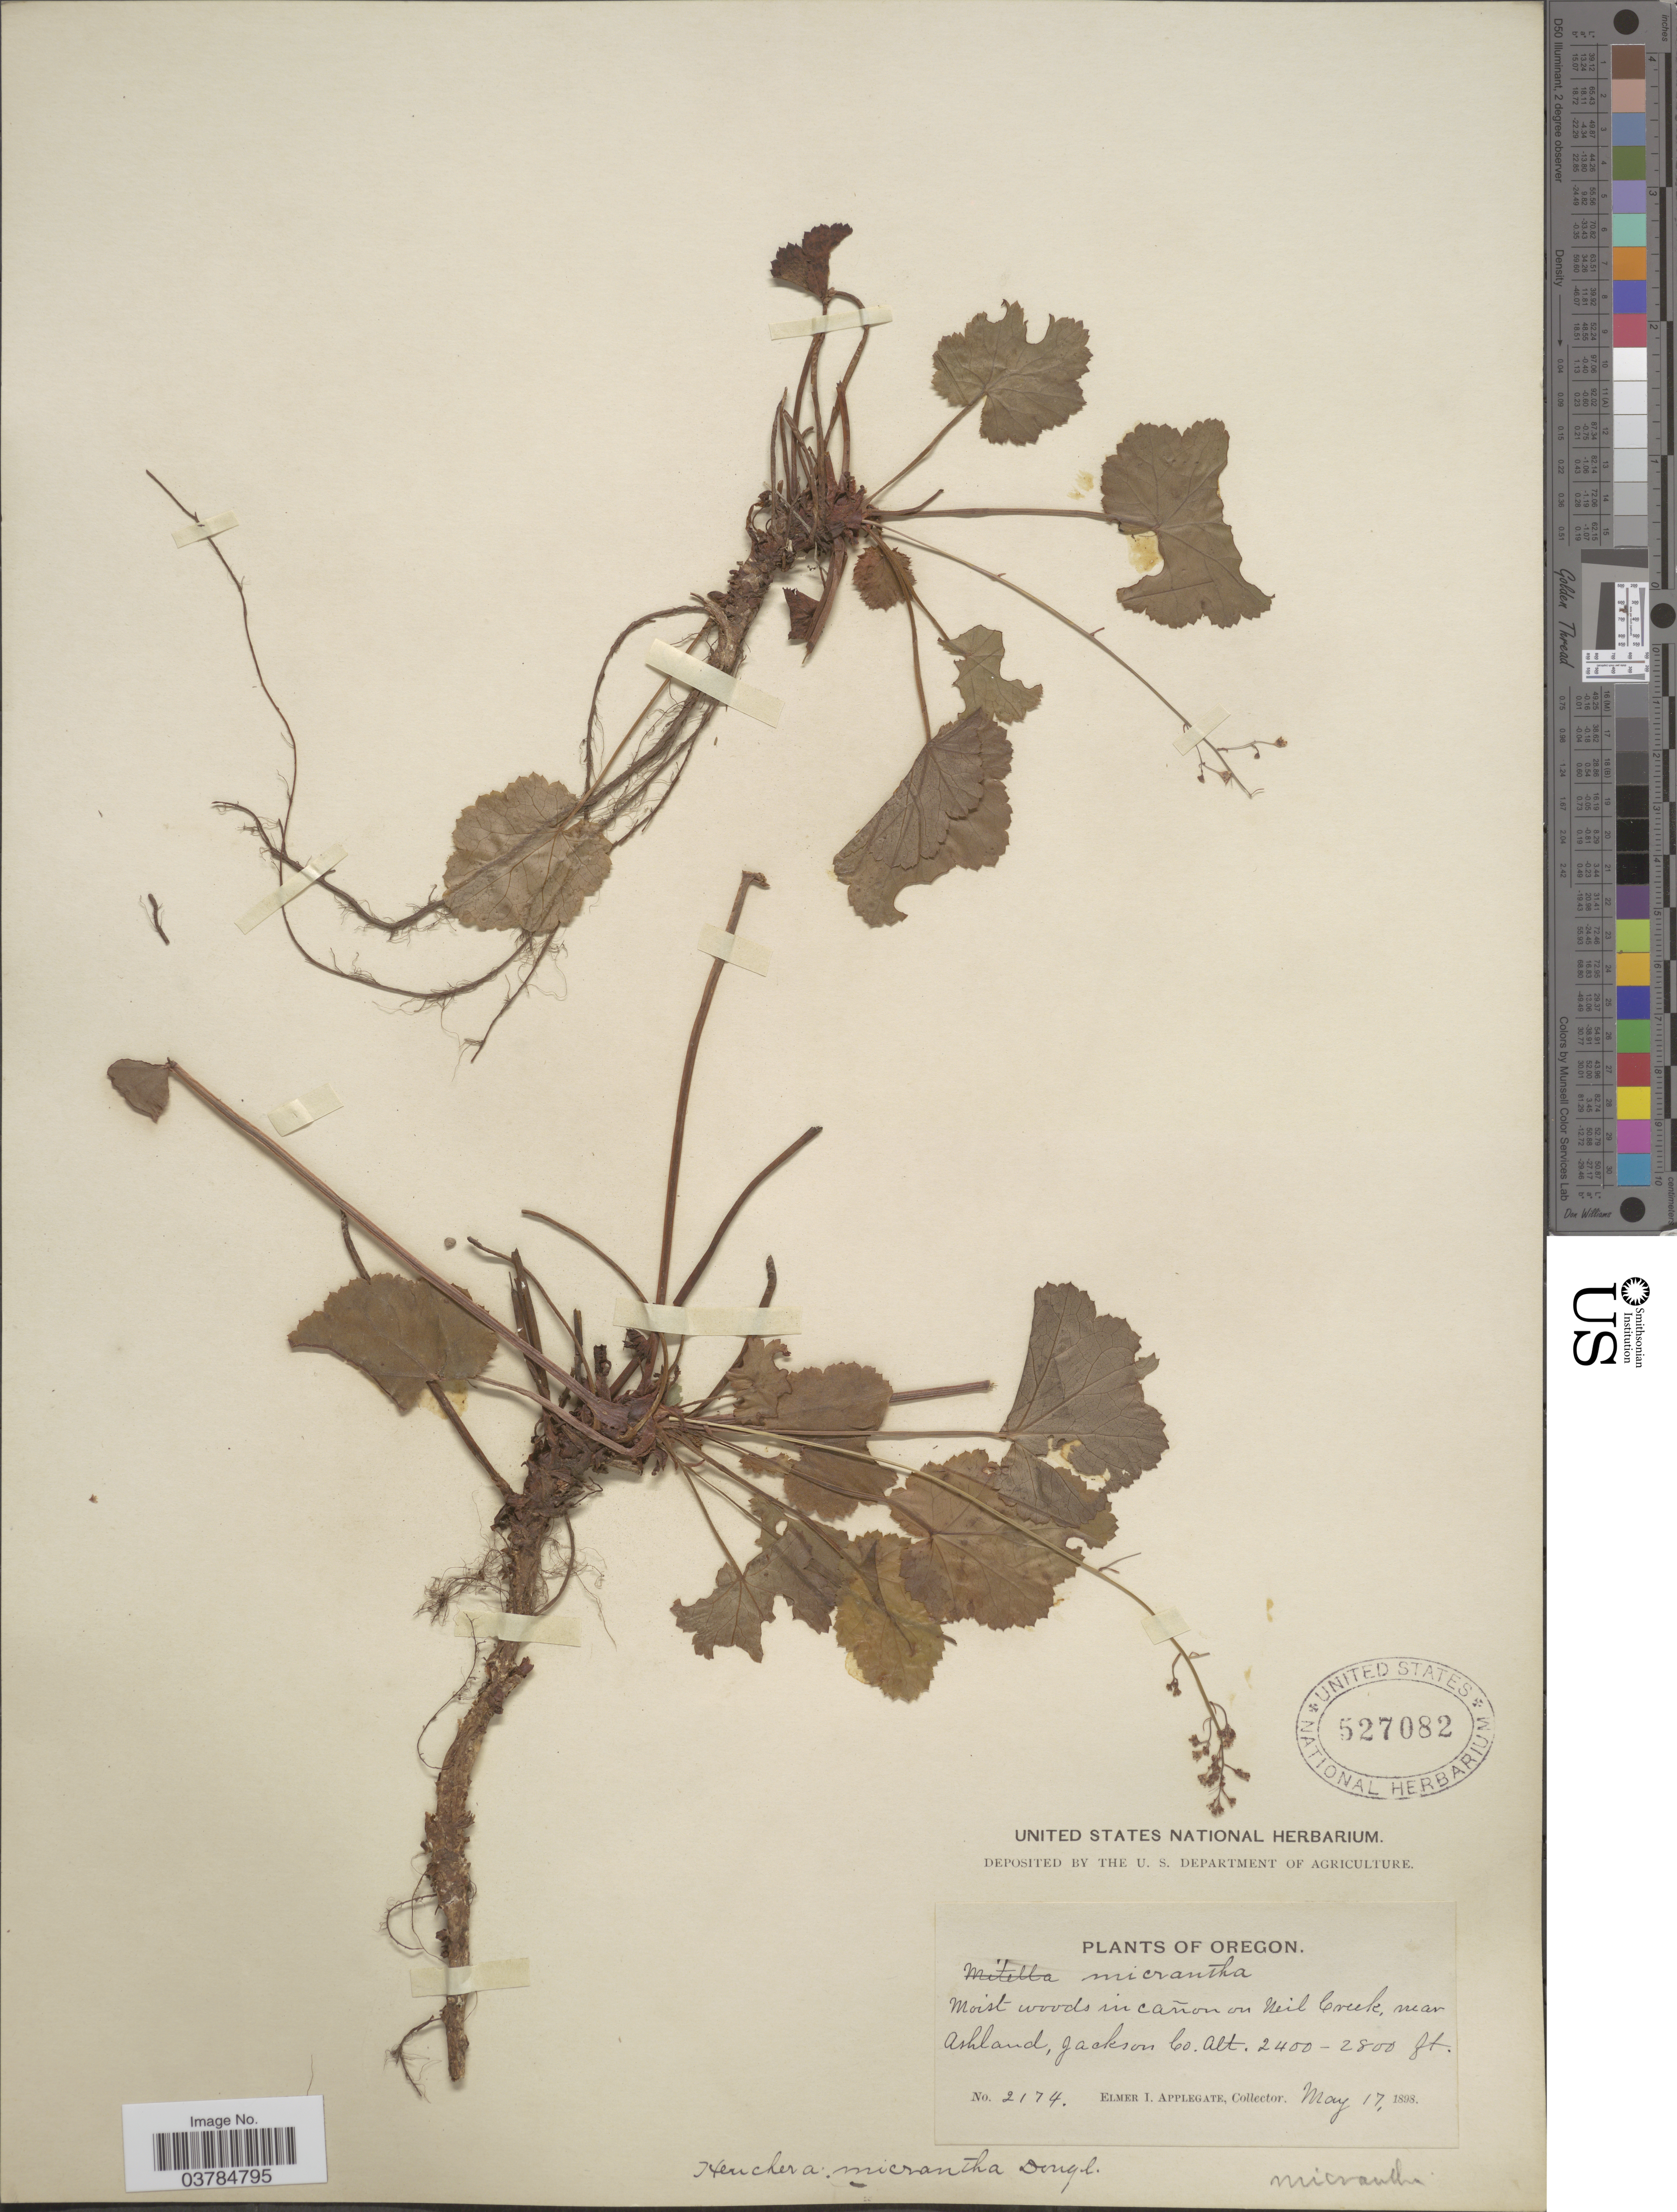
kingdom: Plantae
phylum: Tracheophyta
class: Magnoliopsida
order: Saxifragales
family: Saxifragaceae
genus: Heuchera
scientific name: Heuchera micrantha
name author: Douglas ex Lindl.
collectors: E. I. Applegate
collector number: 2174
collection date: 1898-05-17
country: United States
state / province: Oregon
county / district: Jackson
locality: Moist woods in cañon on Neil Creek, near Ashland, Jackson Co.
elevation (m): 732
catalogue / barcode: US 527082